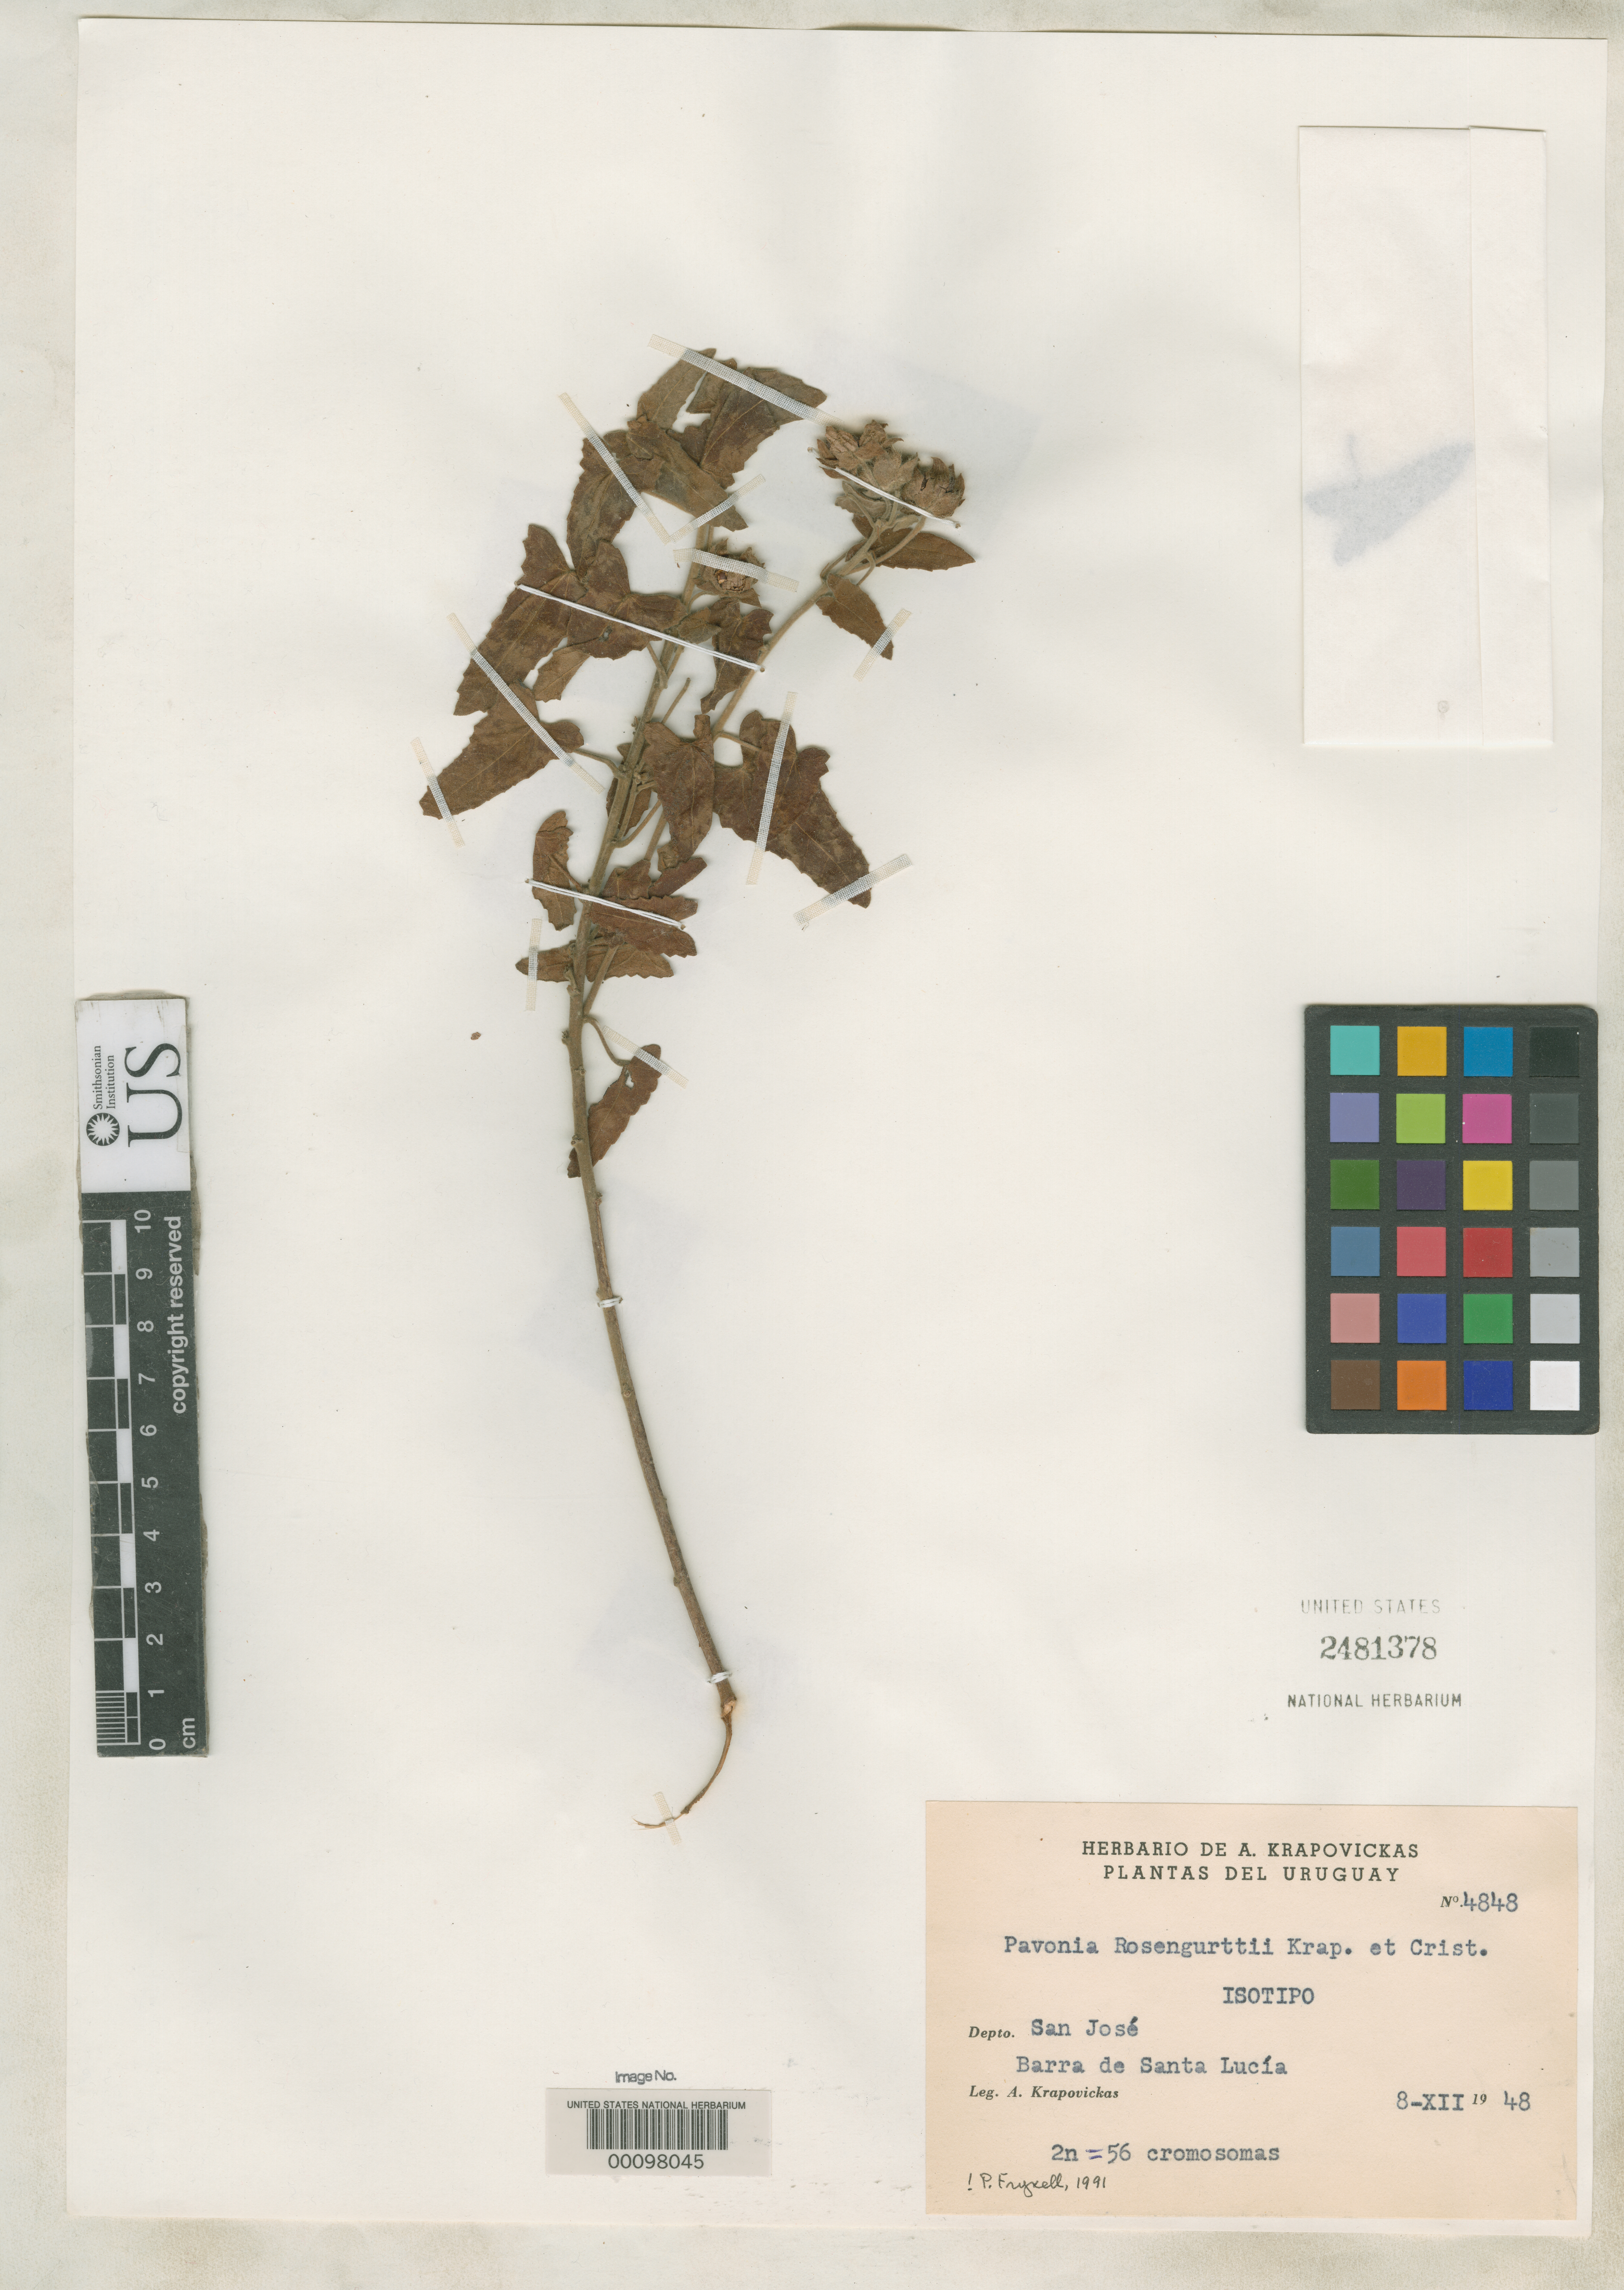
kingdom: Plantae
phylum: Tracheophyta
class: Magnoliopsida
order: Malvales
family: Malvaceae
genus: Pavonia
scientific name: Pavonia rosengurtii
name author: Krapov. & Cristóbal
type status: Isotype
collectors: A. Krapovickas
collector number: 4848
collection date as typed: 08 Dec 1948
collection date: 1948-12-08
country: Uruguay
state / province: San Jose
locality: Barra de Santa Lucia.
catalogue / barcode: US 2481378